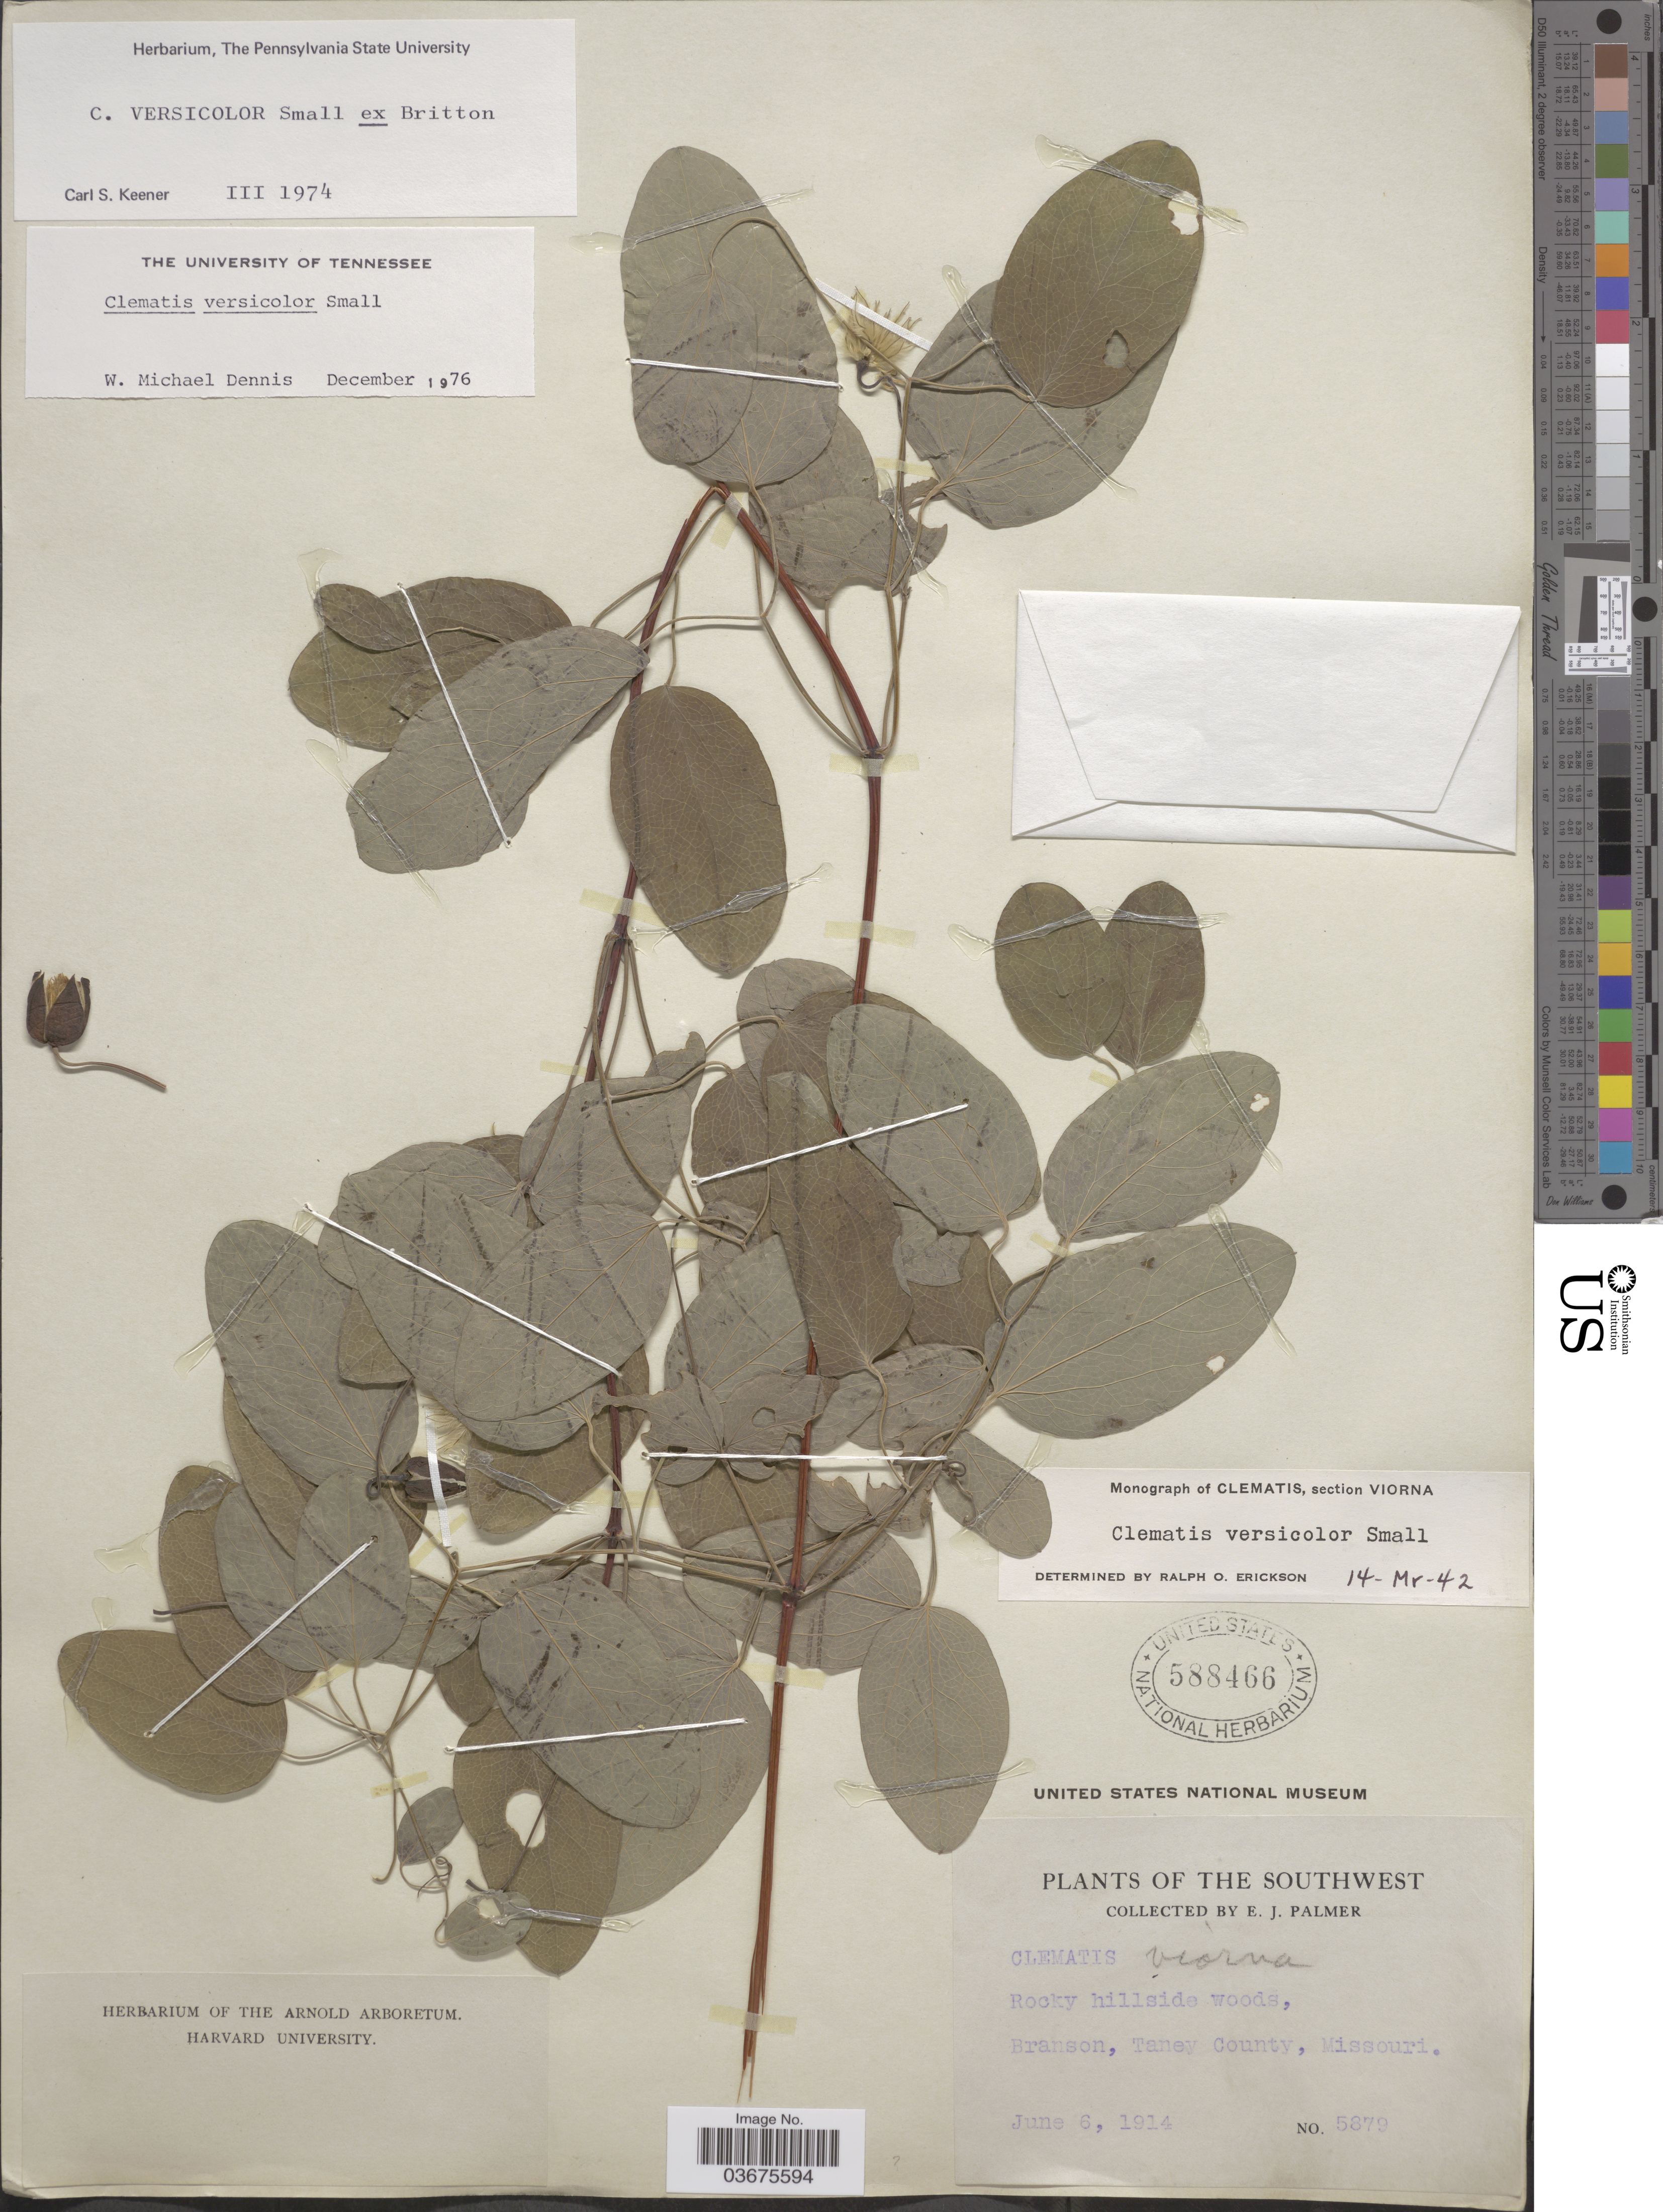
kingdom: Plantae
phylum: Tracheophyta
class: Magnoliopsida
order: Ranunculales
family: Ranunculaceae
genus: Clematis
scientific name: Clematis versicolor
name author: Small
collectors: E. J. Palmer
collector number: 5879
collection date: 1914-06-06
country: United States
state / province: Missouri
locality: The Southwest. Rocky hillside woods, Branson, Taney County.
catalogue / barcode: US 588466